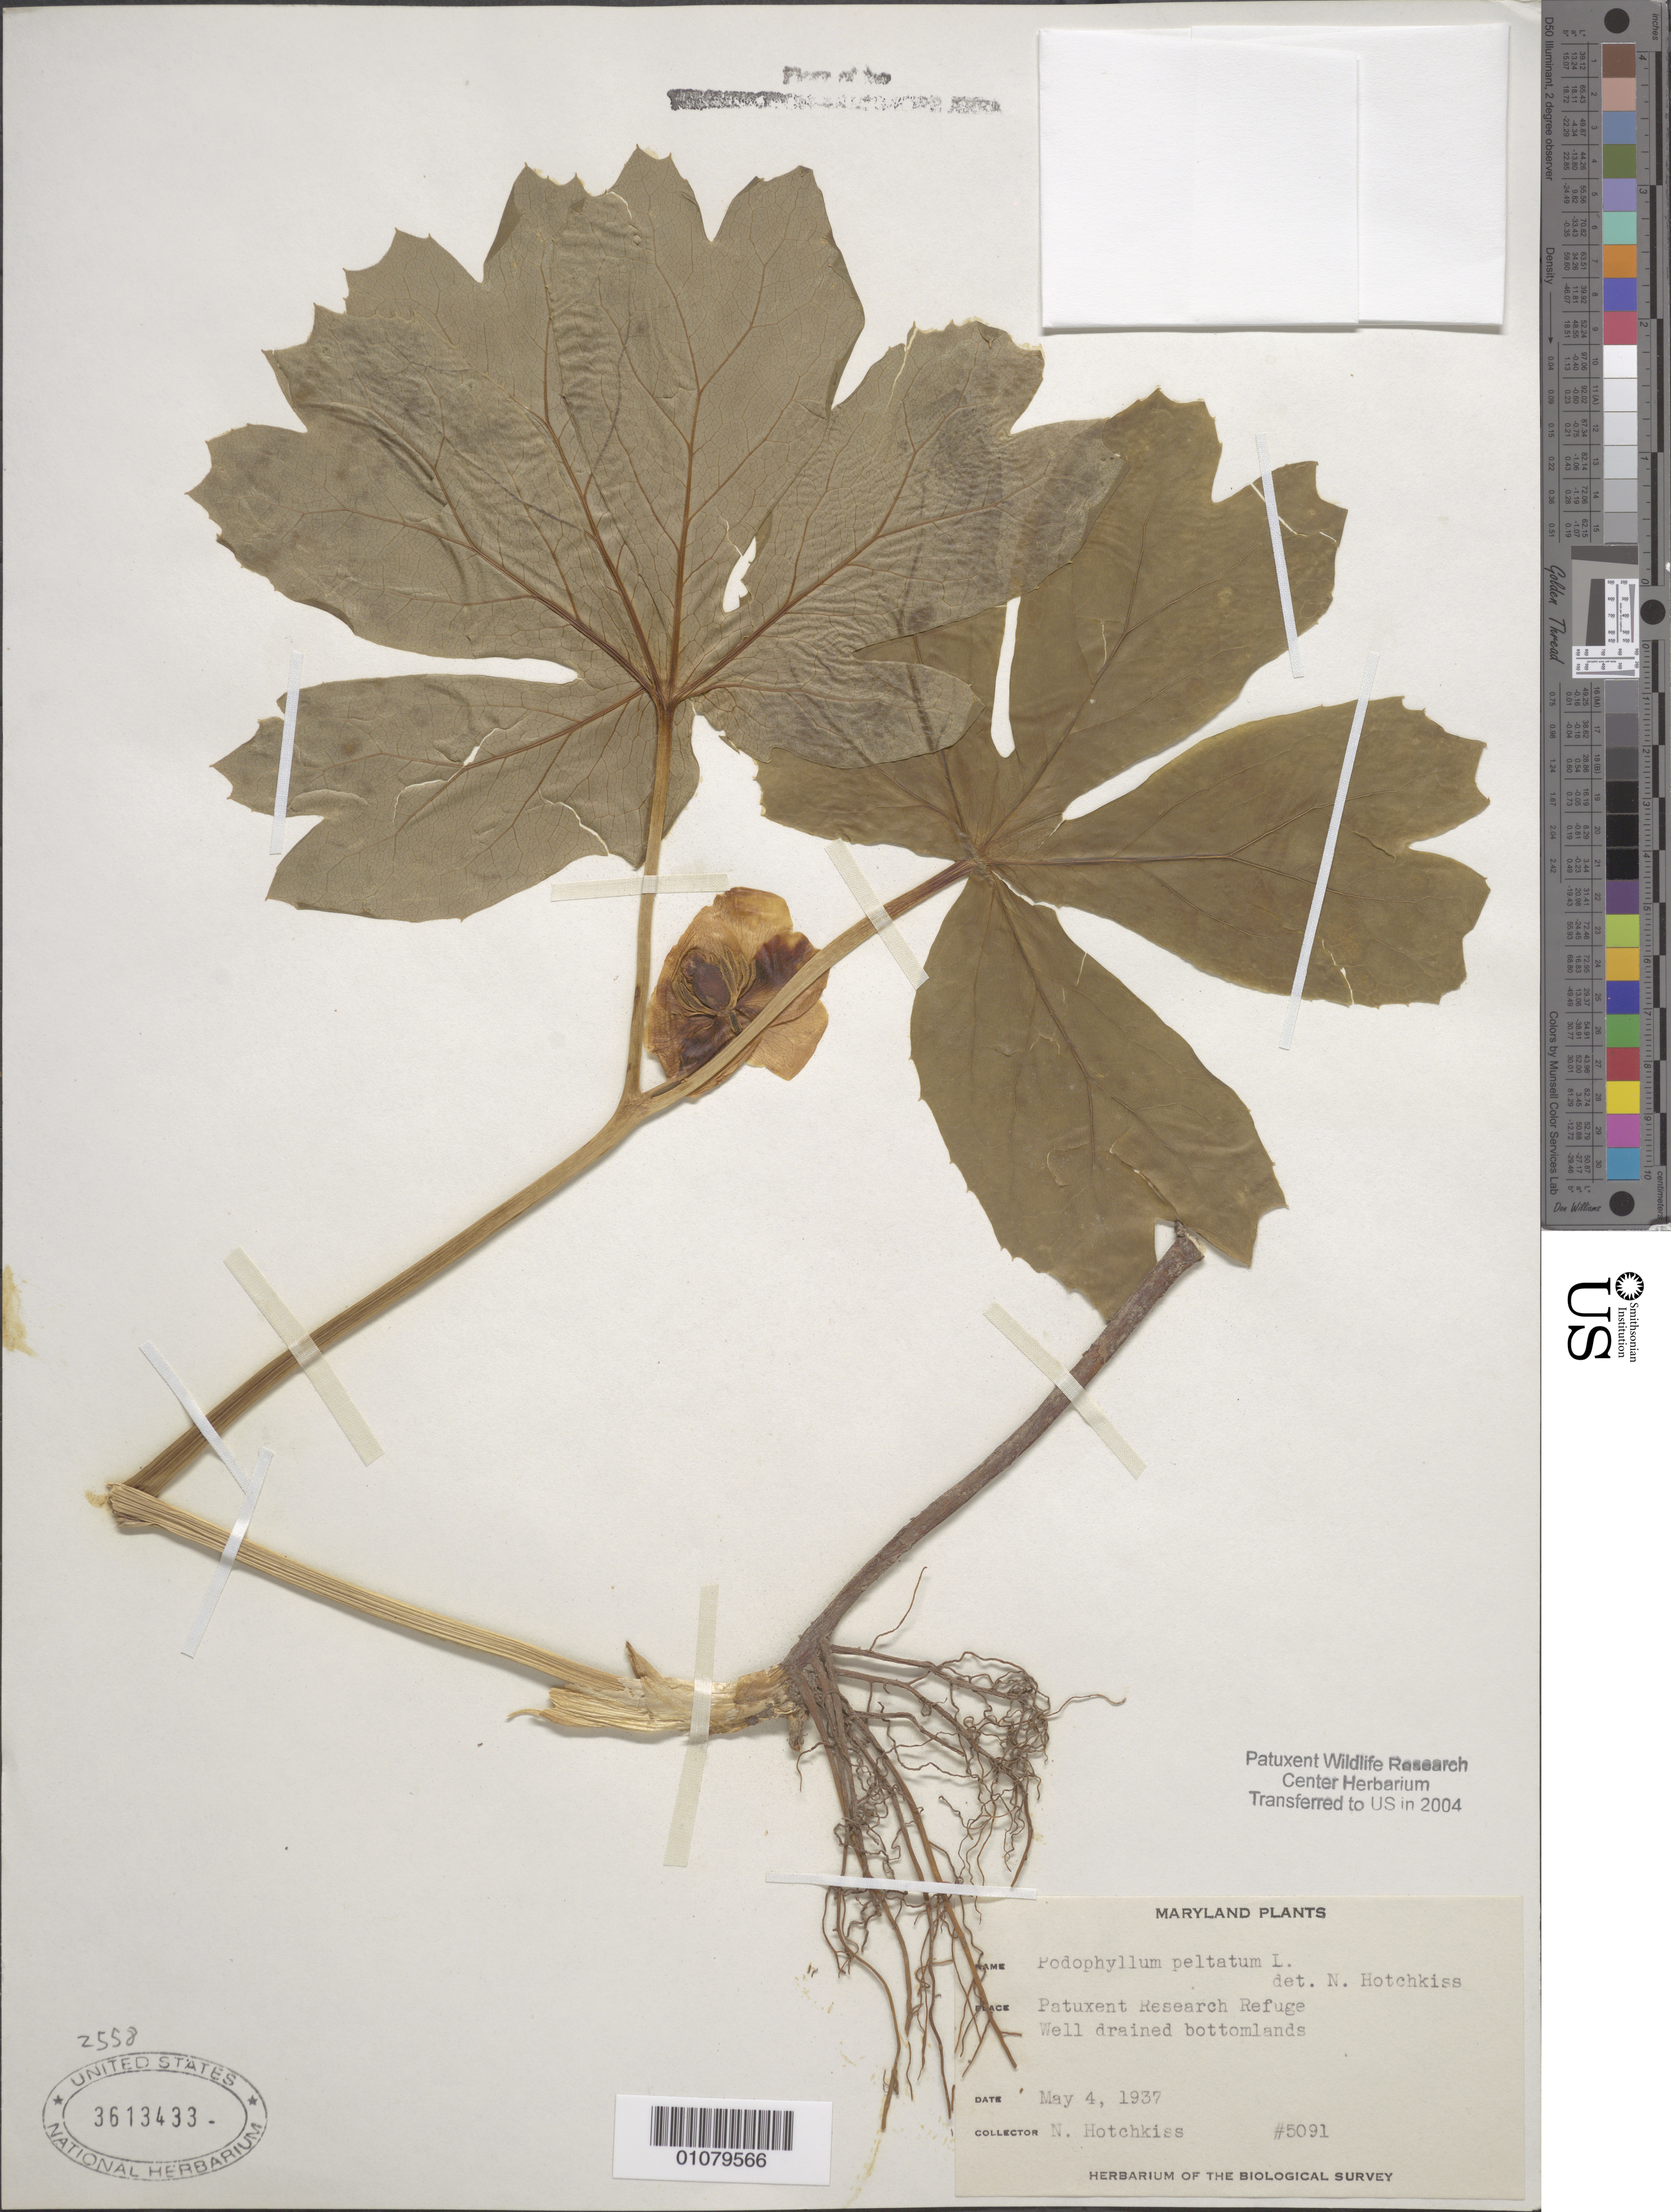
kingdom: Plantae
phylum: Tracheophyta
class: Magnoliopsida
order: Ranunculales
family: Berberidaceae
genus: Podophyllum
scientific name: Podophyllum peltatum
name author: L.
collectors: N. Hotchkiss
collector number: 5091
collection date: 1937-05-04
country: United States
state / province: Maryland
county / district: Prince George's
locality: Patuxent Wildlife Refuge.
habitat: Well-drained bottomlands.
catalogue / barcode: US 3613433